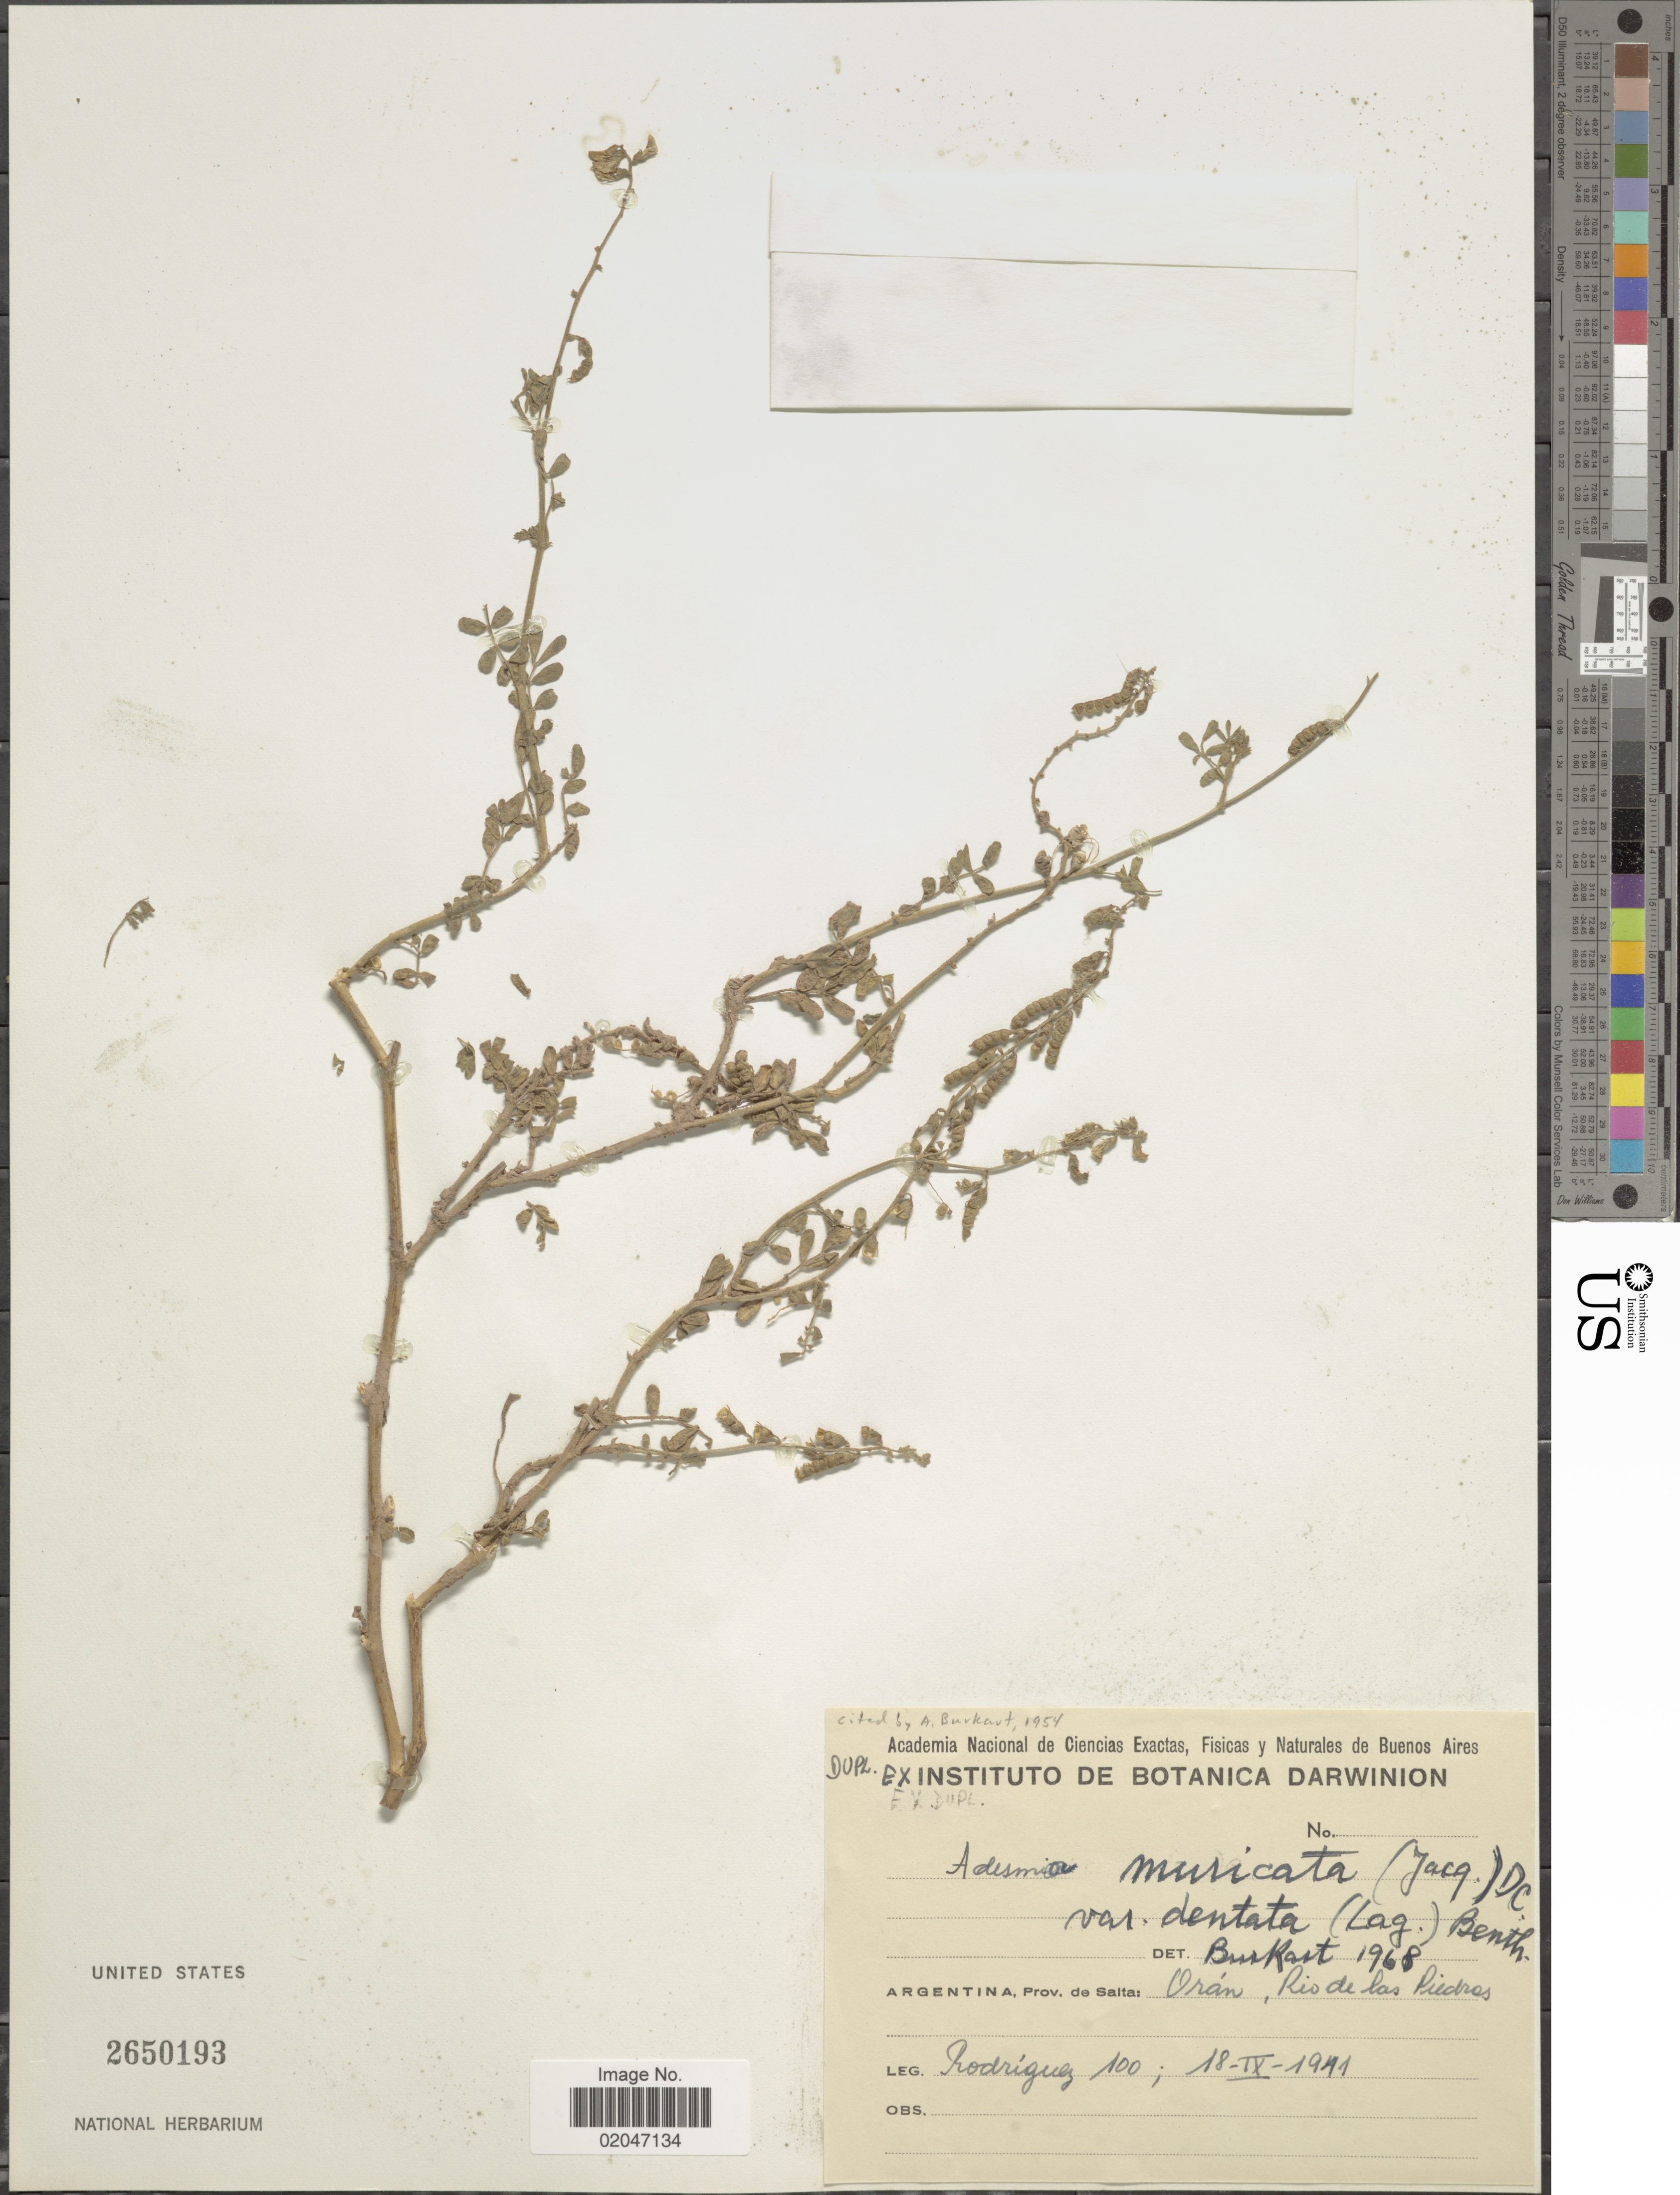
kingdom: Plantae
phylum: Tracheophyta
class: Magnoliopsida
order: Fabales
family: Fabaceae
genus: Adesmia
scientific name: Adesmia muricata var. dentata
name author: Benth.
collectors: Rodriguez, --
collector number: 100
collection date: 1911-09-18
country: Argentina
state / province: Salta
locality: Orán, Rio de las Piedras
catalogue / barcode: US 2650193